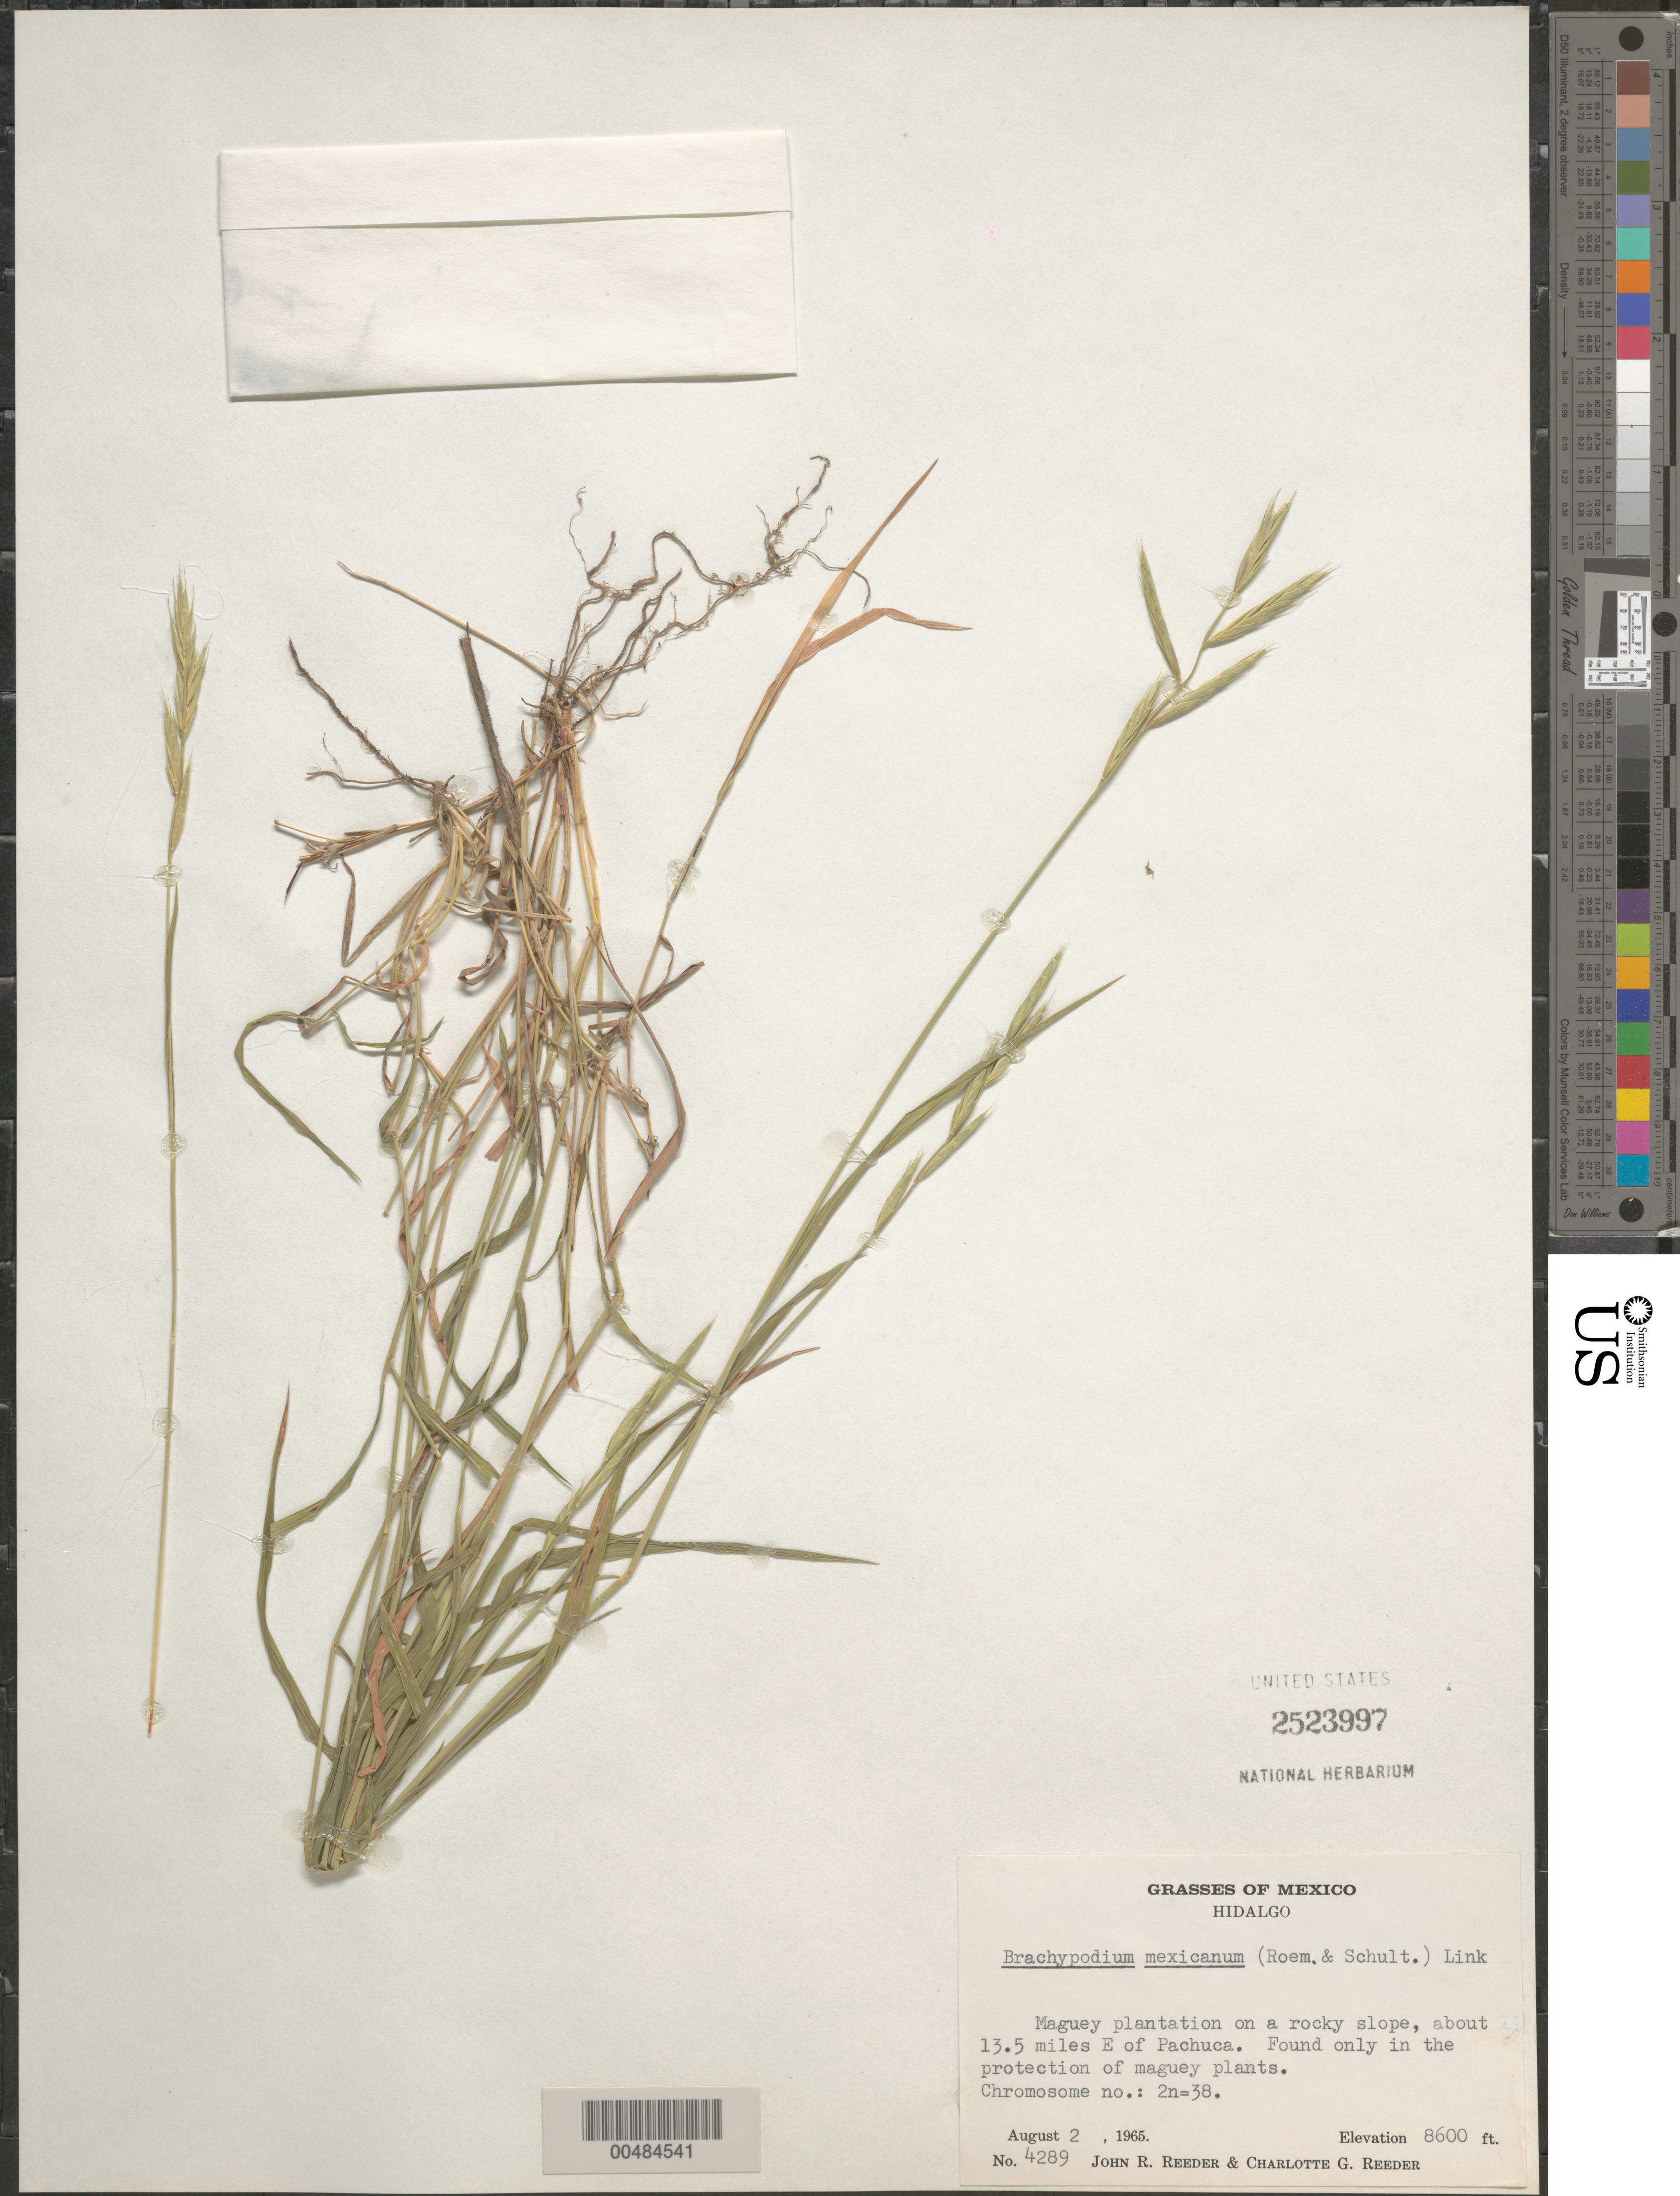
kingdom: Plantae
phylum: Tracheophyta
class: Liliopsida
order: Poales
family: Poaceae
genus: Brachypodium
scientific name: Brachypodium mexicanum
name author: (Roem. & Schult.) Link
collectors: J. R. Reeder & C. G. Reeder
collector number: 4289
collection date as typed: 2 Aug 1965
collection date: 1965-08-02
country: Mexico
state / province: Hidalgo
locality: About 13.5 mi E of Pachuca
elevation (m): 2621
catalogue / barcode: US 2523997